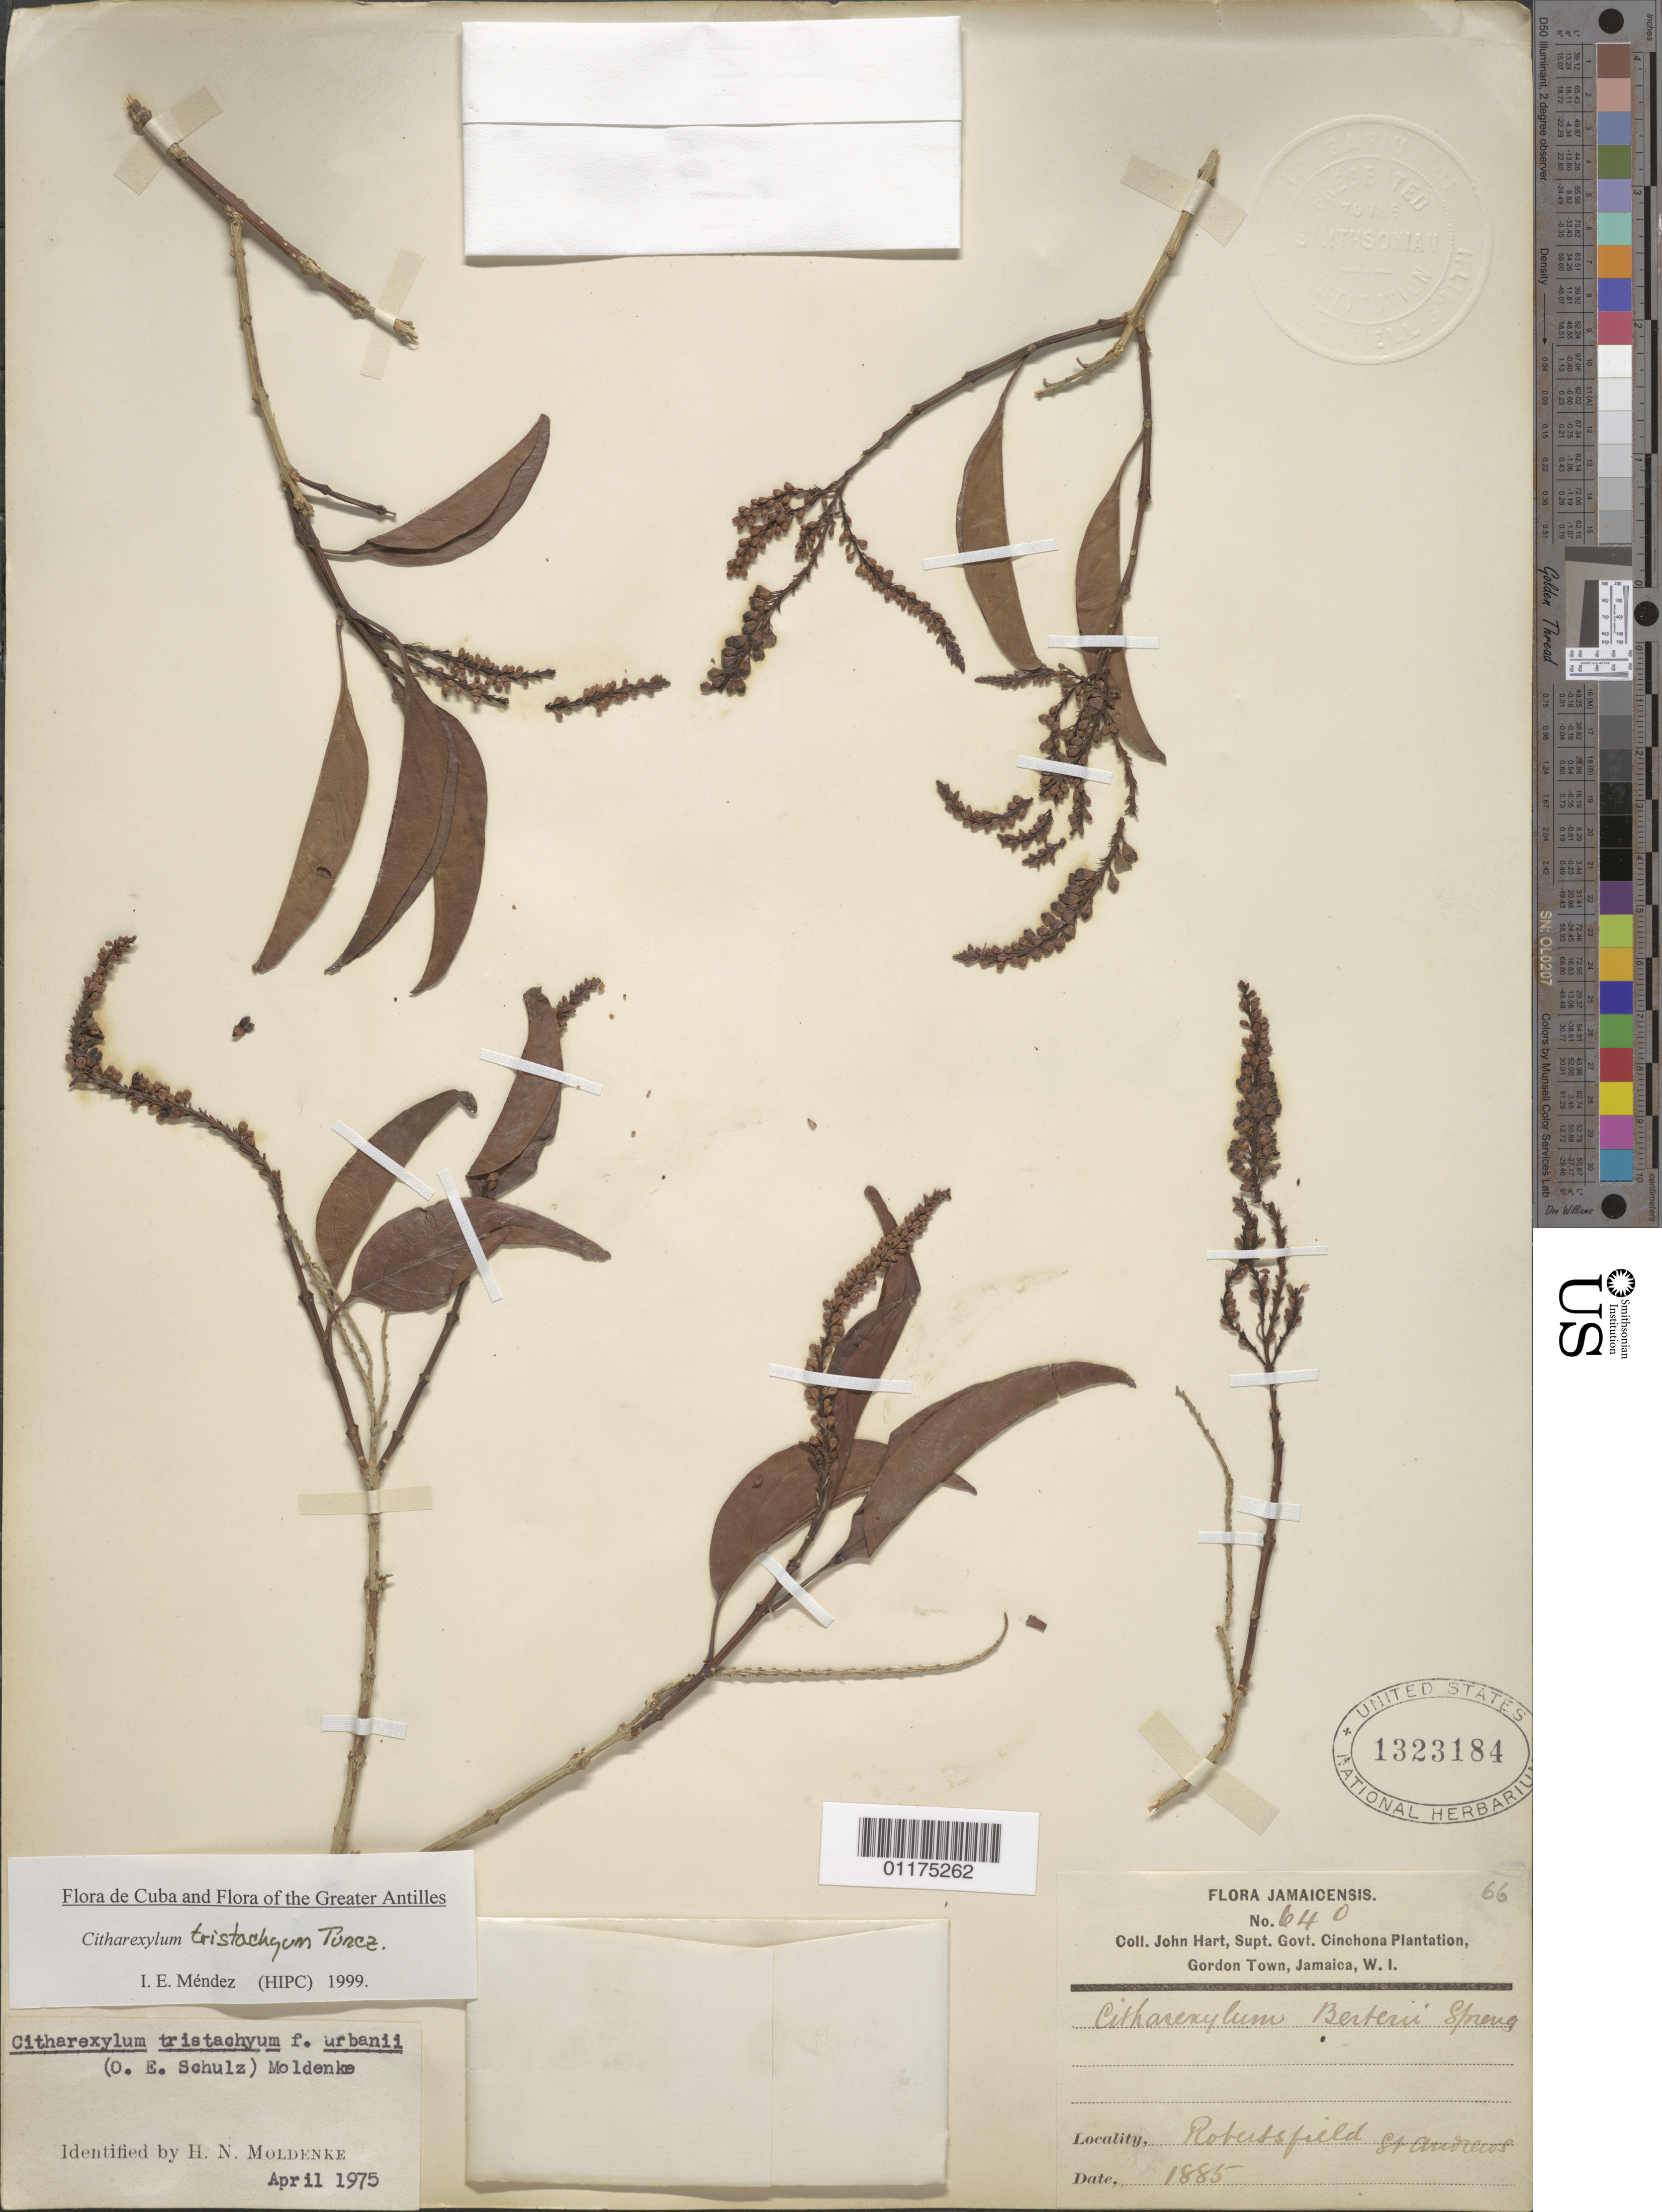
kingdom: Plantae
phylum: Tracheophyta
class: Magnoliopsida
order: Lamiales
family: Verbenaceae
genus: Citharexylum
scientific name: Citharexylum tristachyum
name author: Turcz.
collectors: J. Hart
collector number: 640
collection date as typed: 1885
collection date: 1885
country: Jamaica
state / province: Saint Andrew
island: Jamaica I.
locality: Robertsfield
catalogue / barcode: US 1323184